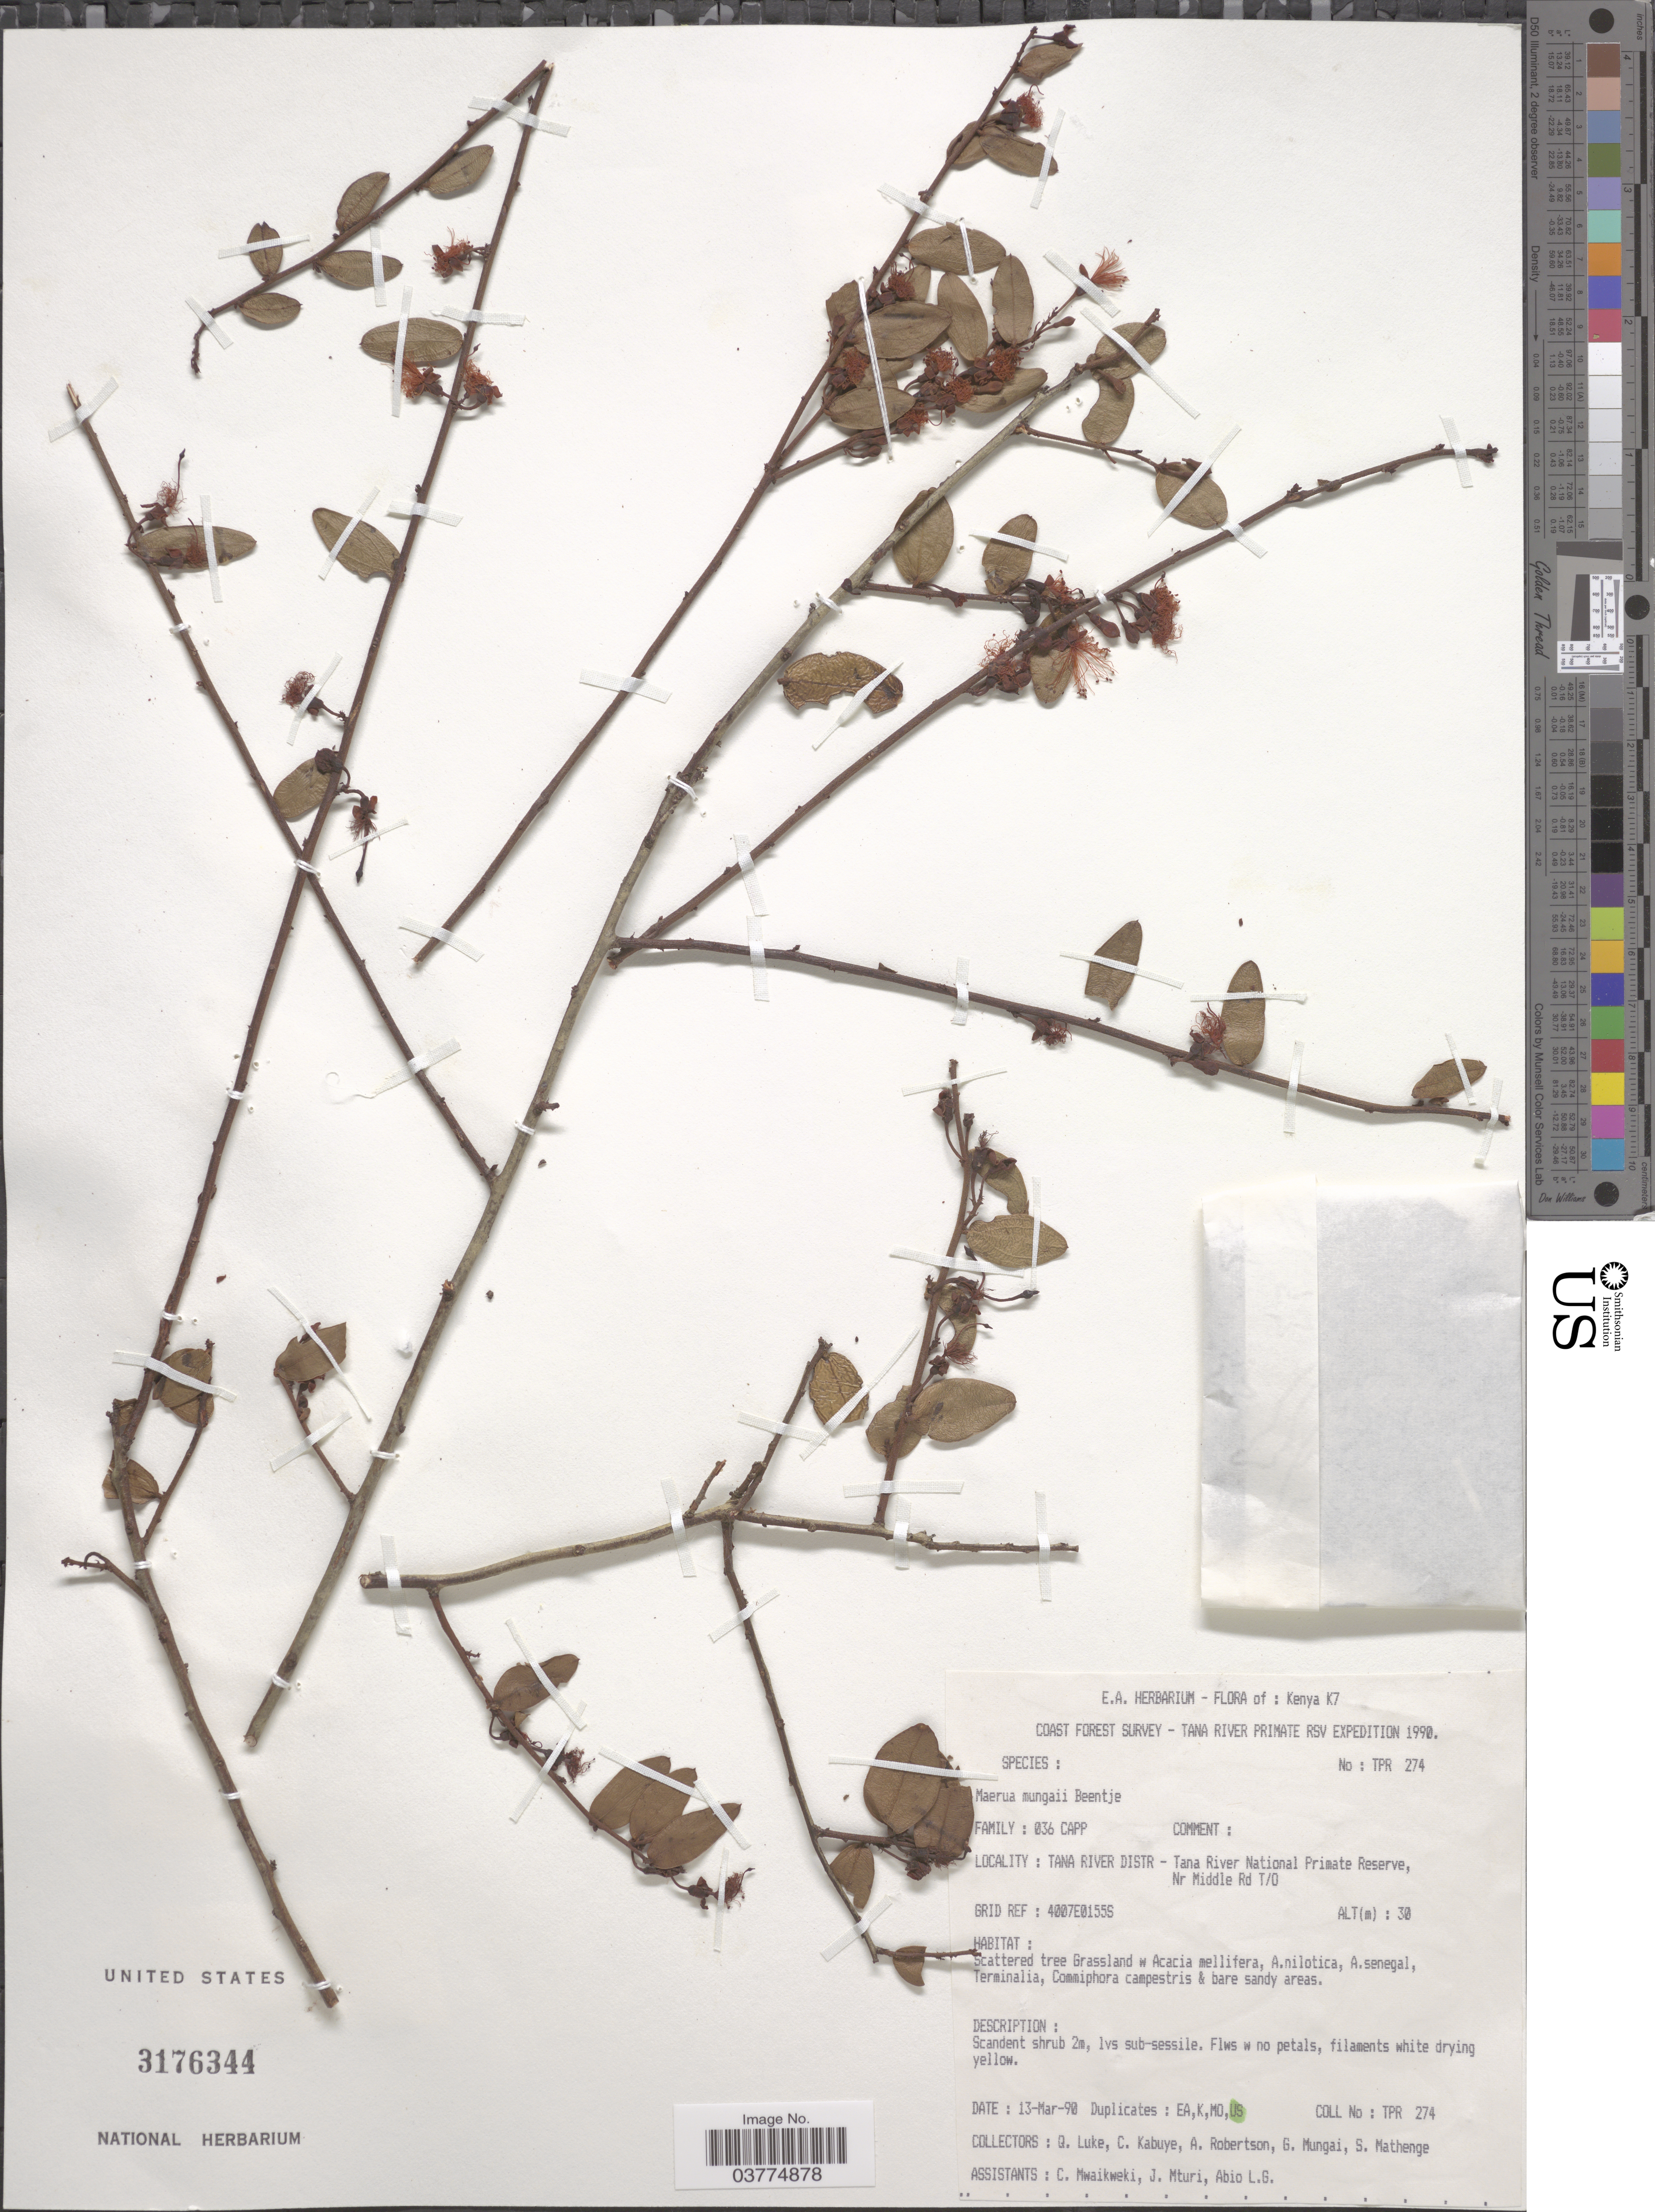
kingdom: Plantae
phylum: Tracheophyta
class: Magnoliopsida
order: Brassicales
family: Capparaceae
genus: Maerua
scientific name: Maerua mungaii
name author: Beentje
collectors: Q. Luke, C. Kabuye, A. Robertson, G. Mungai & et al.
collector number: TPR 274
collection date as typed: Transcribed d/m/y: 13/3/90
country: Kenya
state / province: Tana River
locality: Kenya K7. Tana River Distr - Tana River National Primate Reserve, Nr Middle Rd T/0.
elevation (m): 30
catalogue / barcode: US 3176344